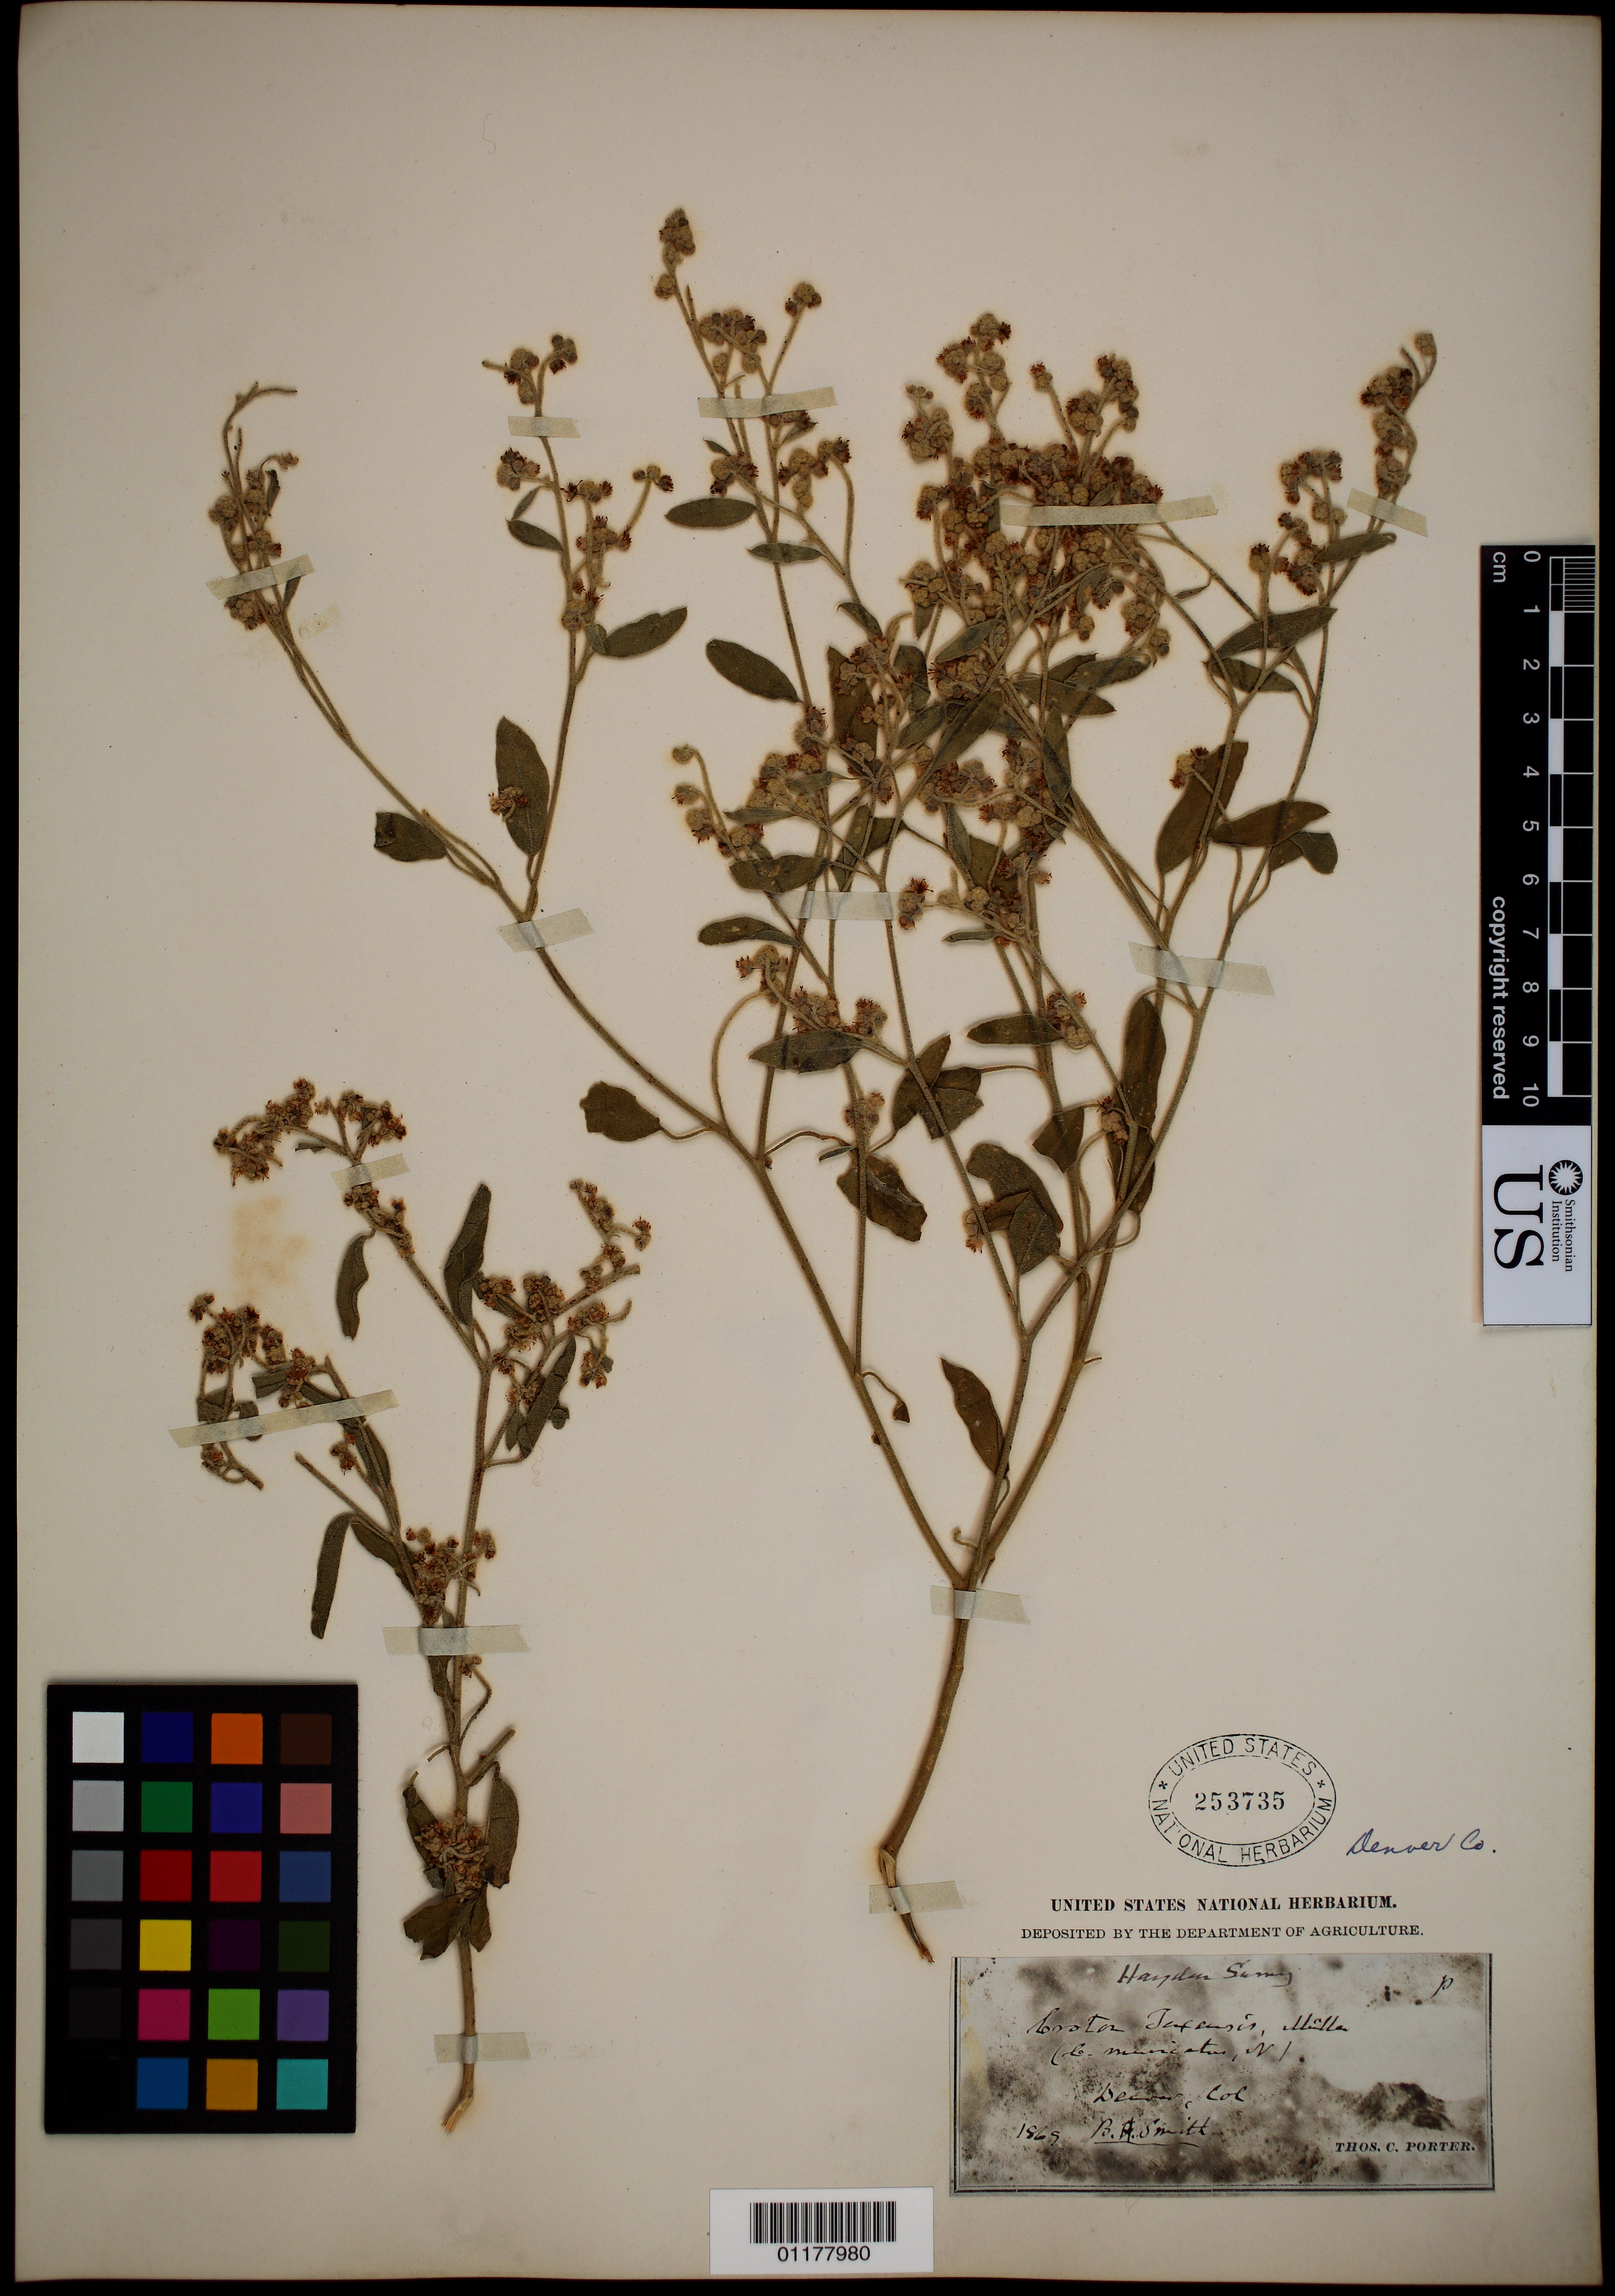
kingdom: Plantae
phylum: Tracheophyta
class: Magnoliopsida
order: Malpighiales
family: Euphorbiaceae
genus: Croton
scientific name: Croton texensis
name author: (Klotzsch) Müll. Arg.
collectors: B. H. Smith & T. C. Porter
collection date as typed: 1869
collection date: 1869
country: United States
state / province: Colorado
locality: Denver.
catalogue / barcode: US 253735